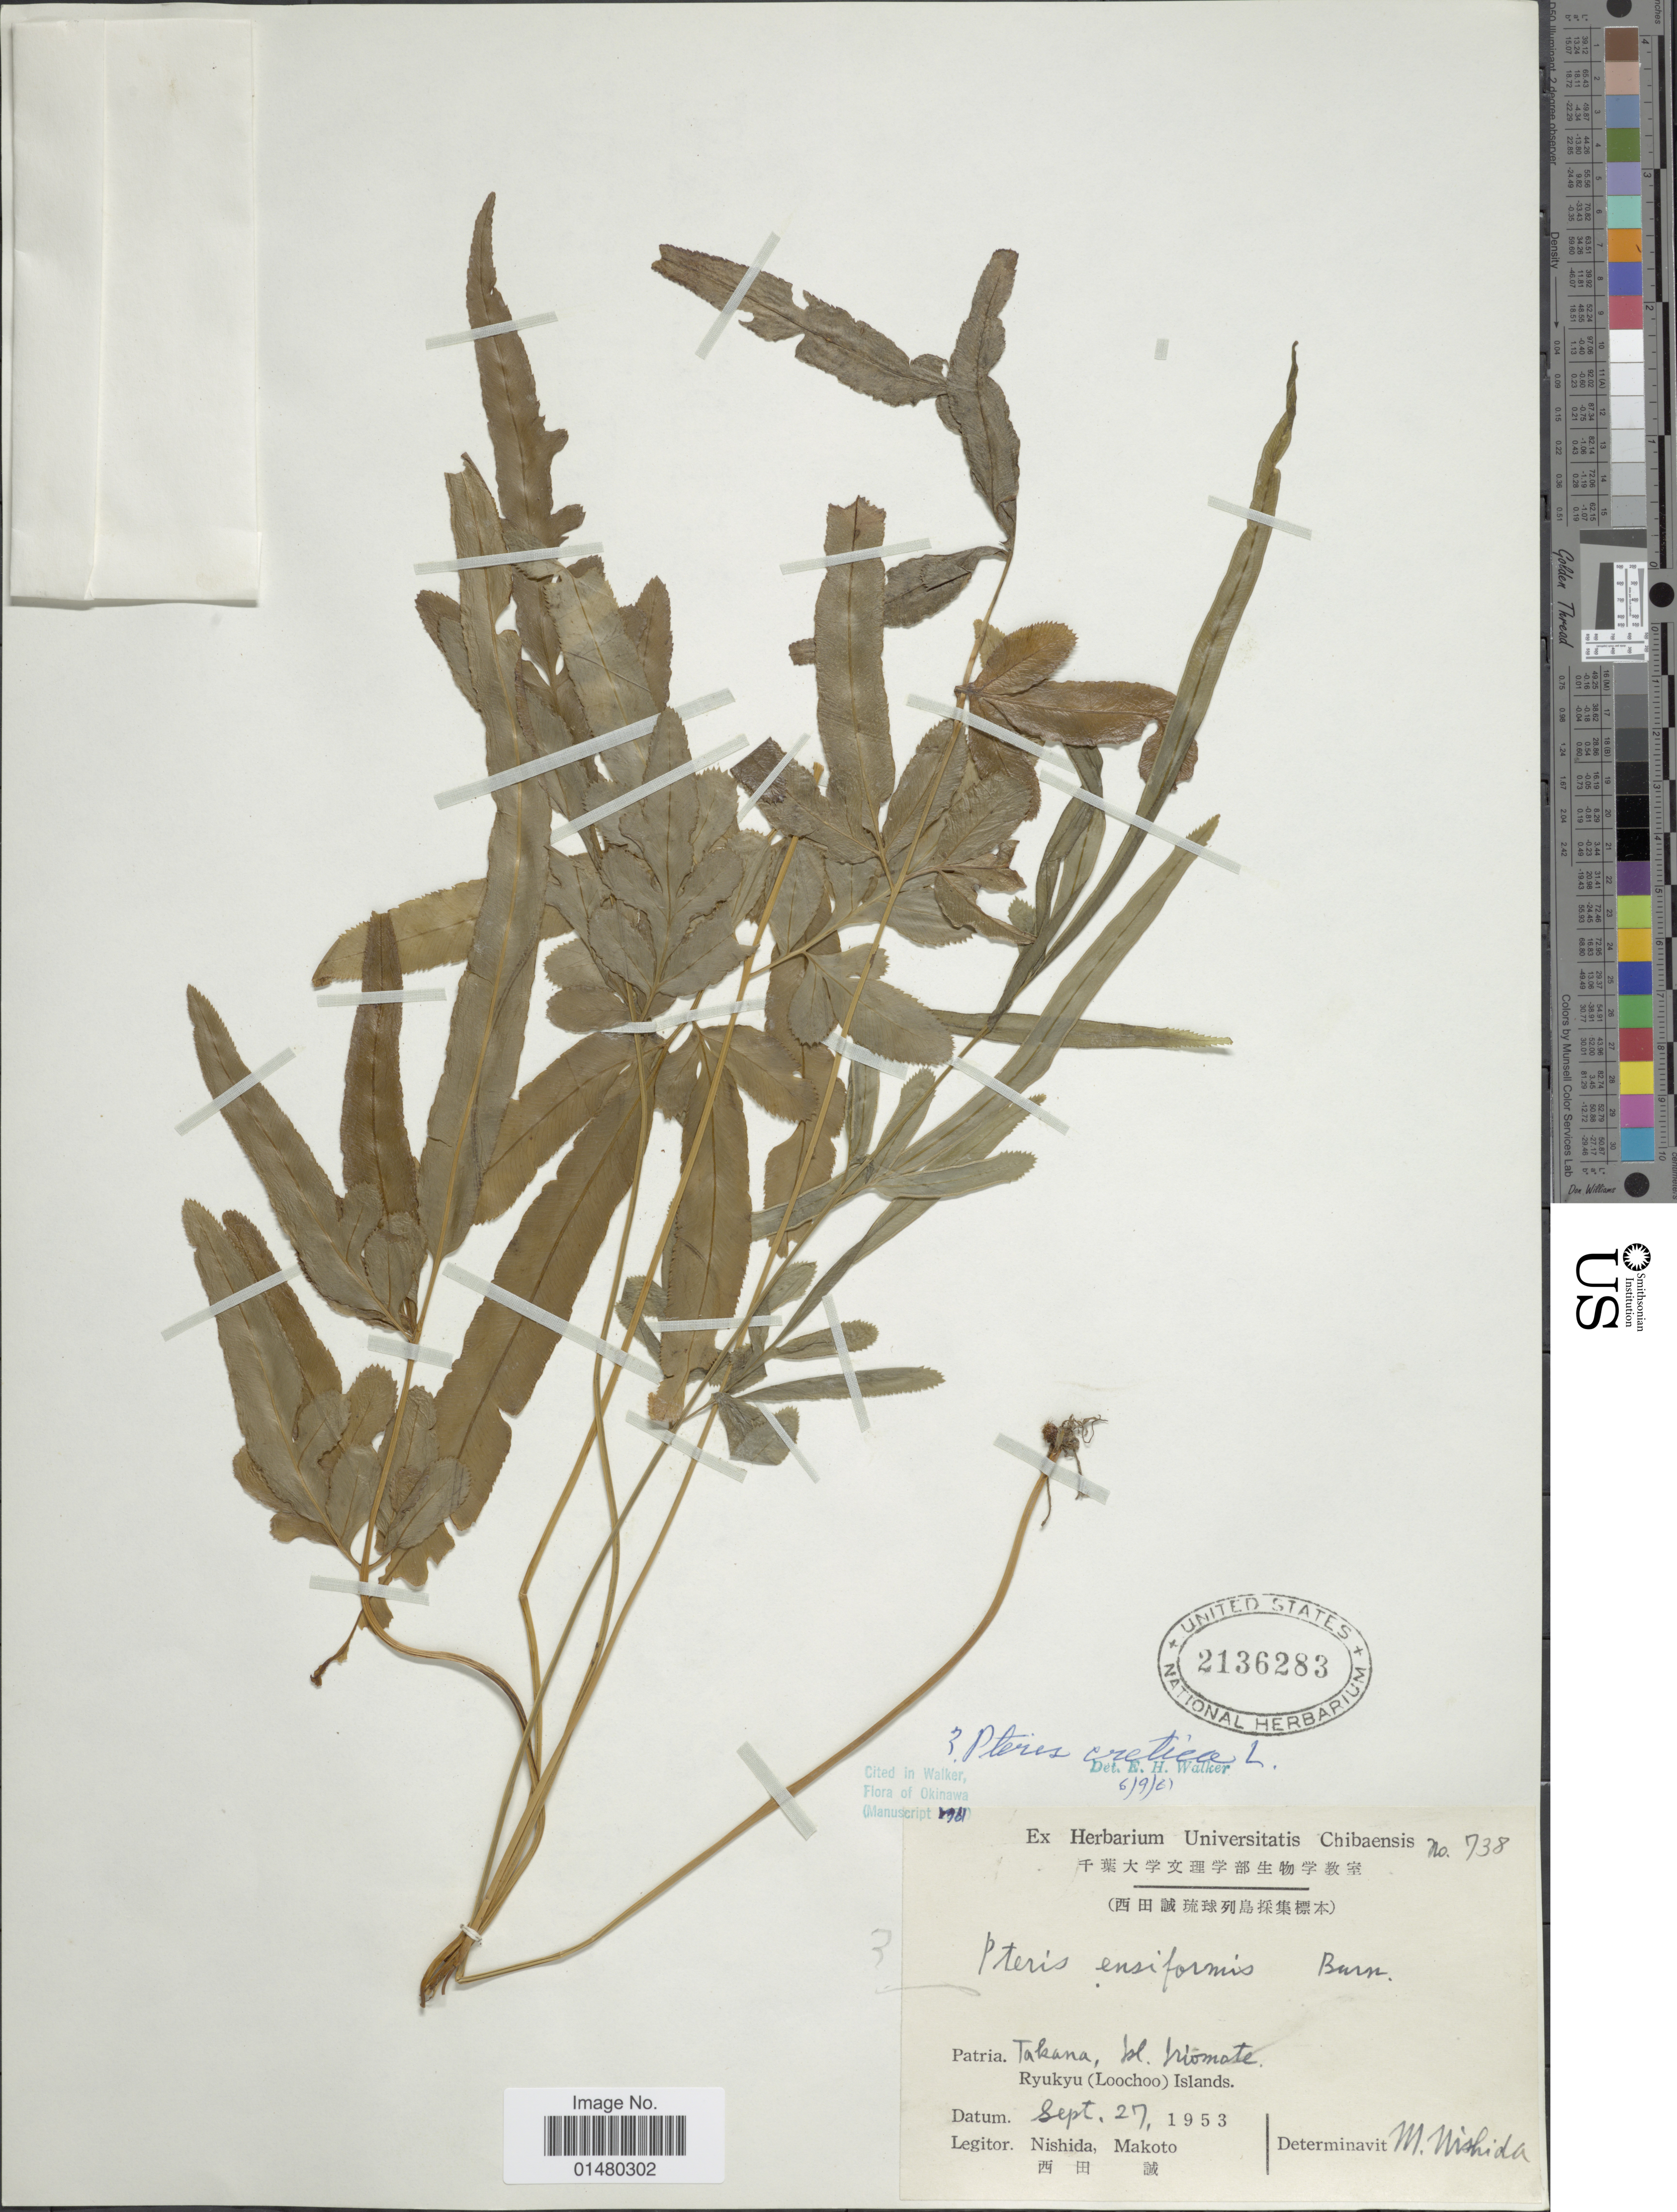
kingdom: Plantae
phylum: Tracheophyta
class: Polypodiopsida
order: Polypodiales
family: Pteridaceae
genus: Pteris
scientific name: Pteris cretica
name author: L.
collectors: M. Nishida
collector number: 738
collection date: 1953-09-27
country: Japan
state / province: Okinawa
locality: Patria Takana, Isl Iriomote. Rykyu (Loochoo) Islands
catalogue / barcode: US 2136283